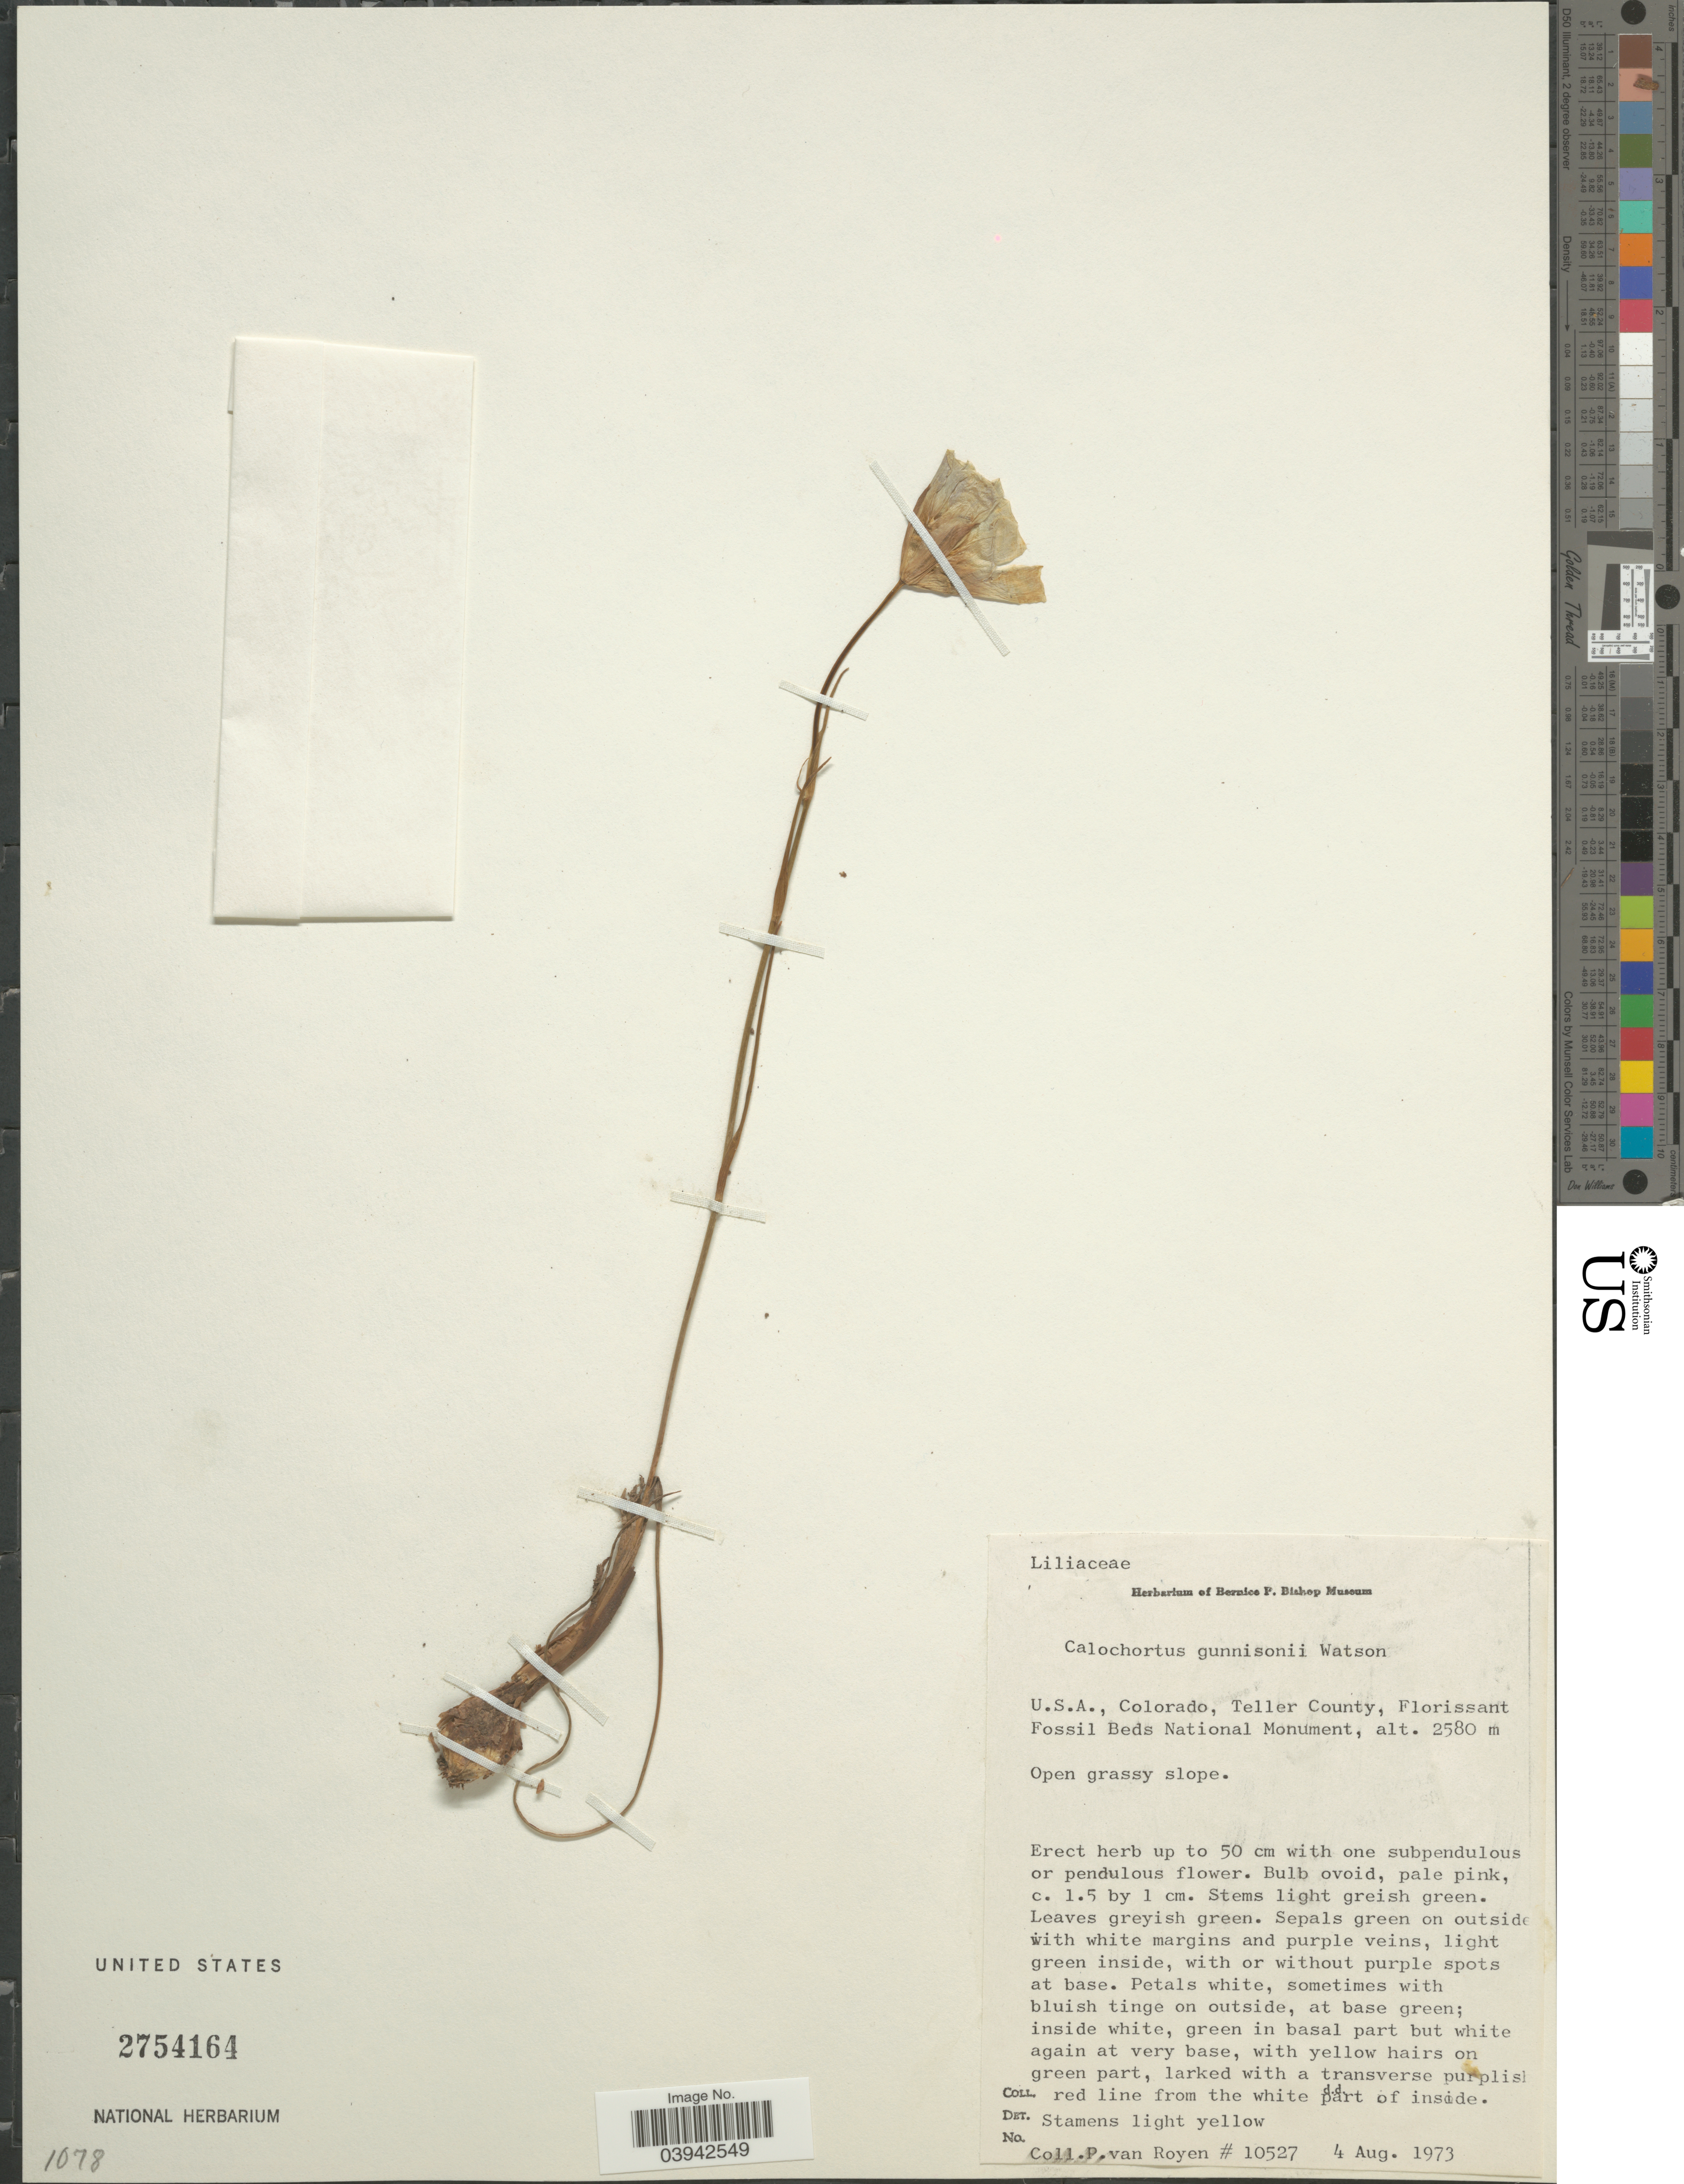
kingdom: Plantae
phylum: Tracheophyta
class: Liliopsida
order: Liliales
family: Liliaceae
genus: Calochortus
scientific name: Calochortus gunnisonii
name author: S. Watson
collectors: P. van Royen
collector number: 10527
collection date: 1973-08-04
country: United States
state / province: Colorado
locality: Teller County, Florissant Fossil Beds National Monument.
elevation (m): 2580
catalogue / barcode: US 2754164